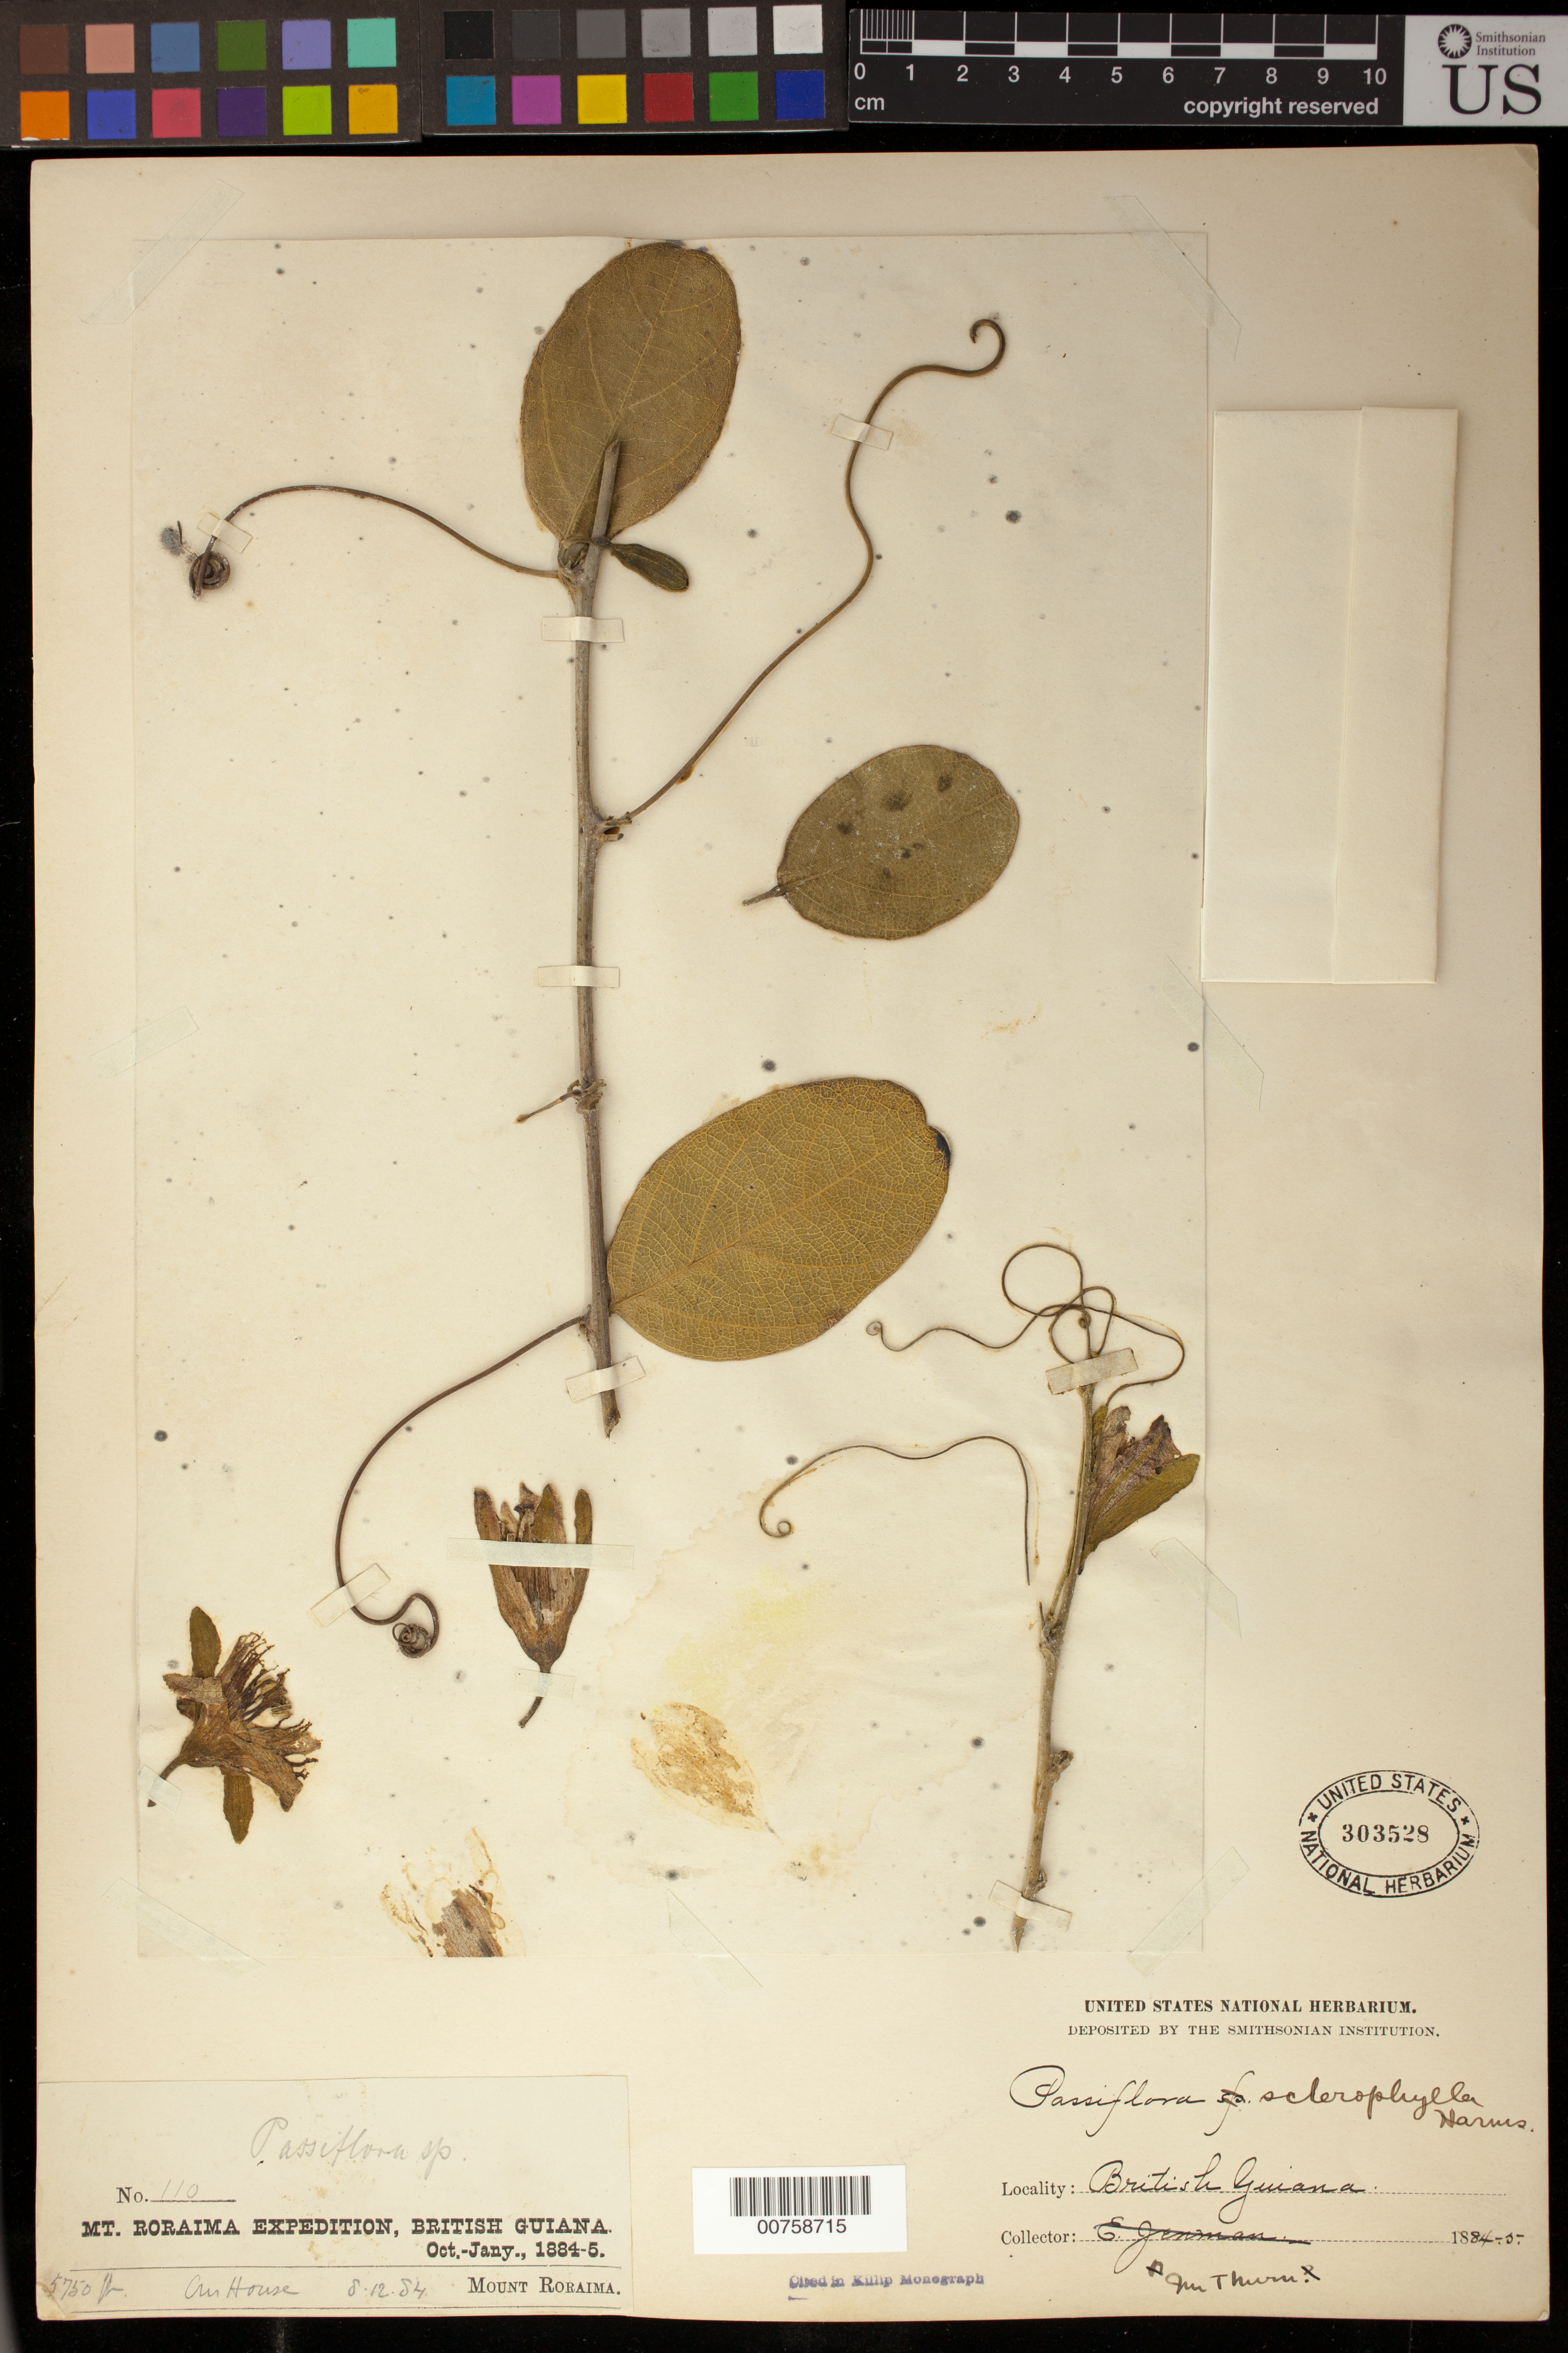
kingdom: Plantae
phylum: Tracheophyta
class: Magnoliopsida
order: Malpighiales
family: Passifloraceae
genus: Passiflora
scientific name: Passiflora sclerophylla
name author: Harms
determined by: Feuillet, C.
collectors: E. F. im Thurn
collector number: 110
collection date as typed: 8 December 1884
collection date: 1884-12-08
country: Guyana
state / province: Cuyuni-Mazaruni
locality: Mt. Roraima, "Our House"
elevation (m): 1753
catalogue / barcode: US 303528